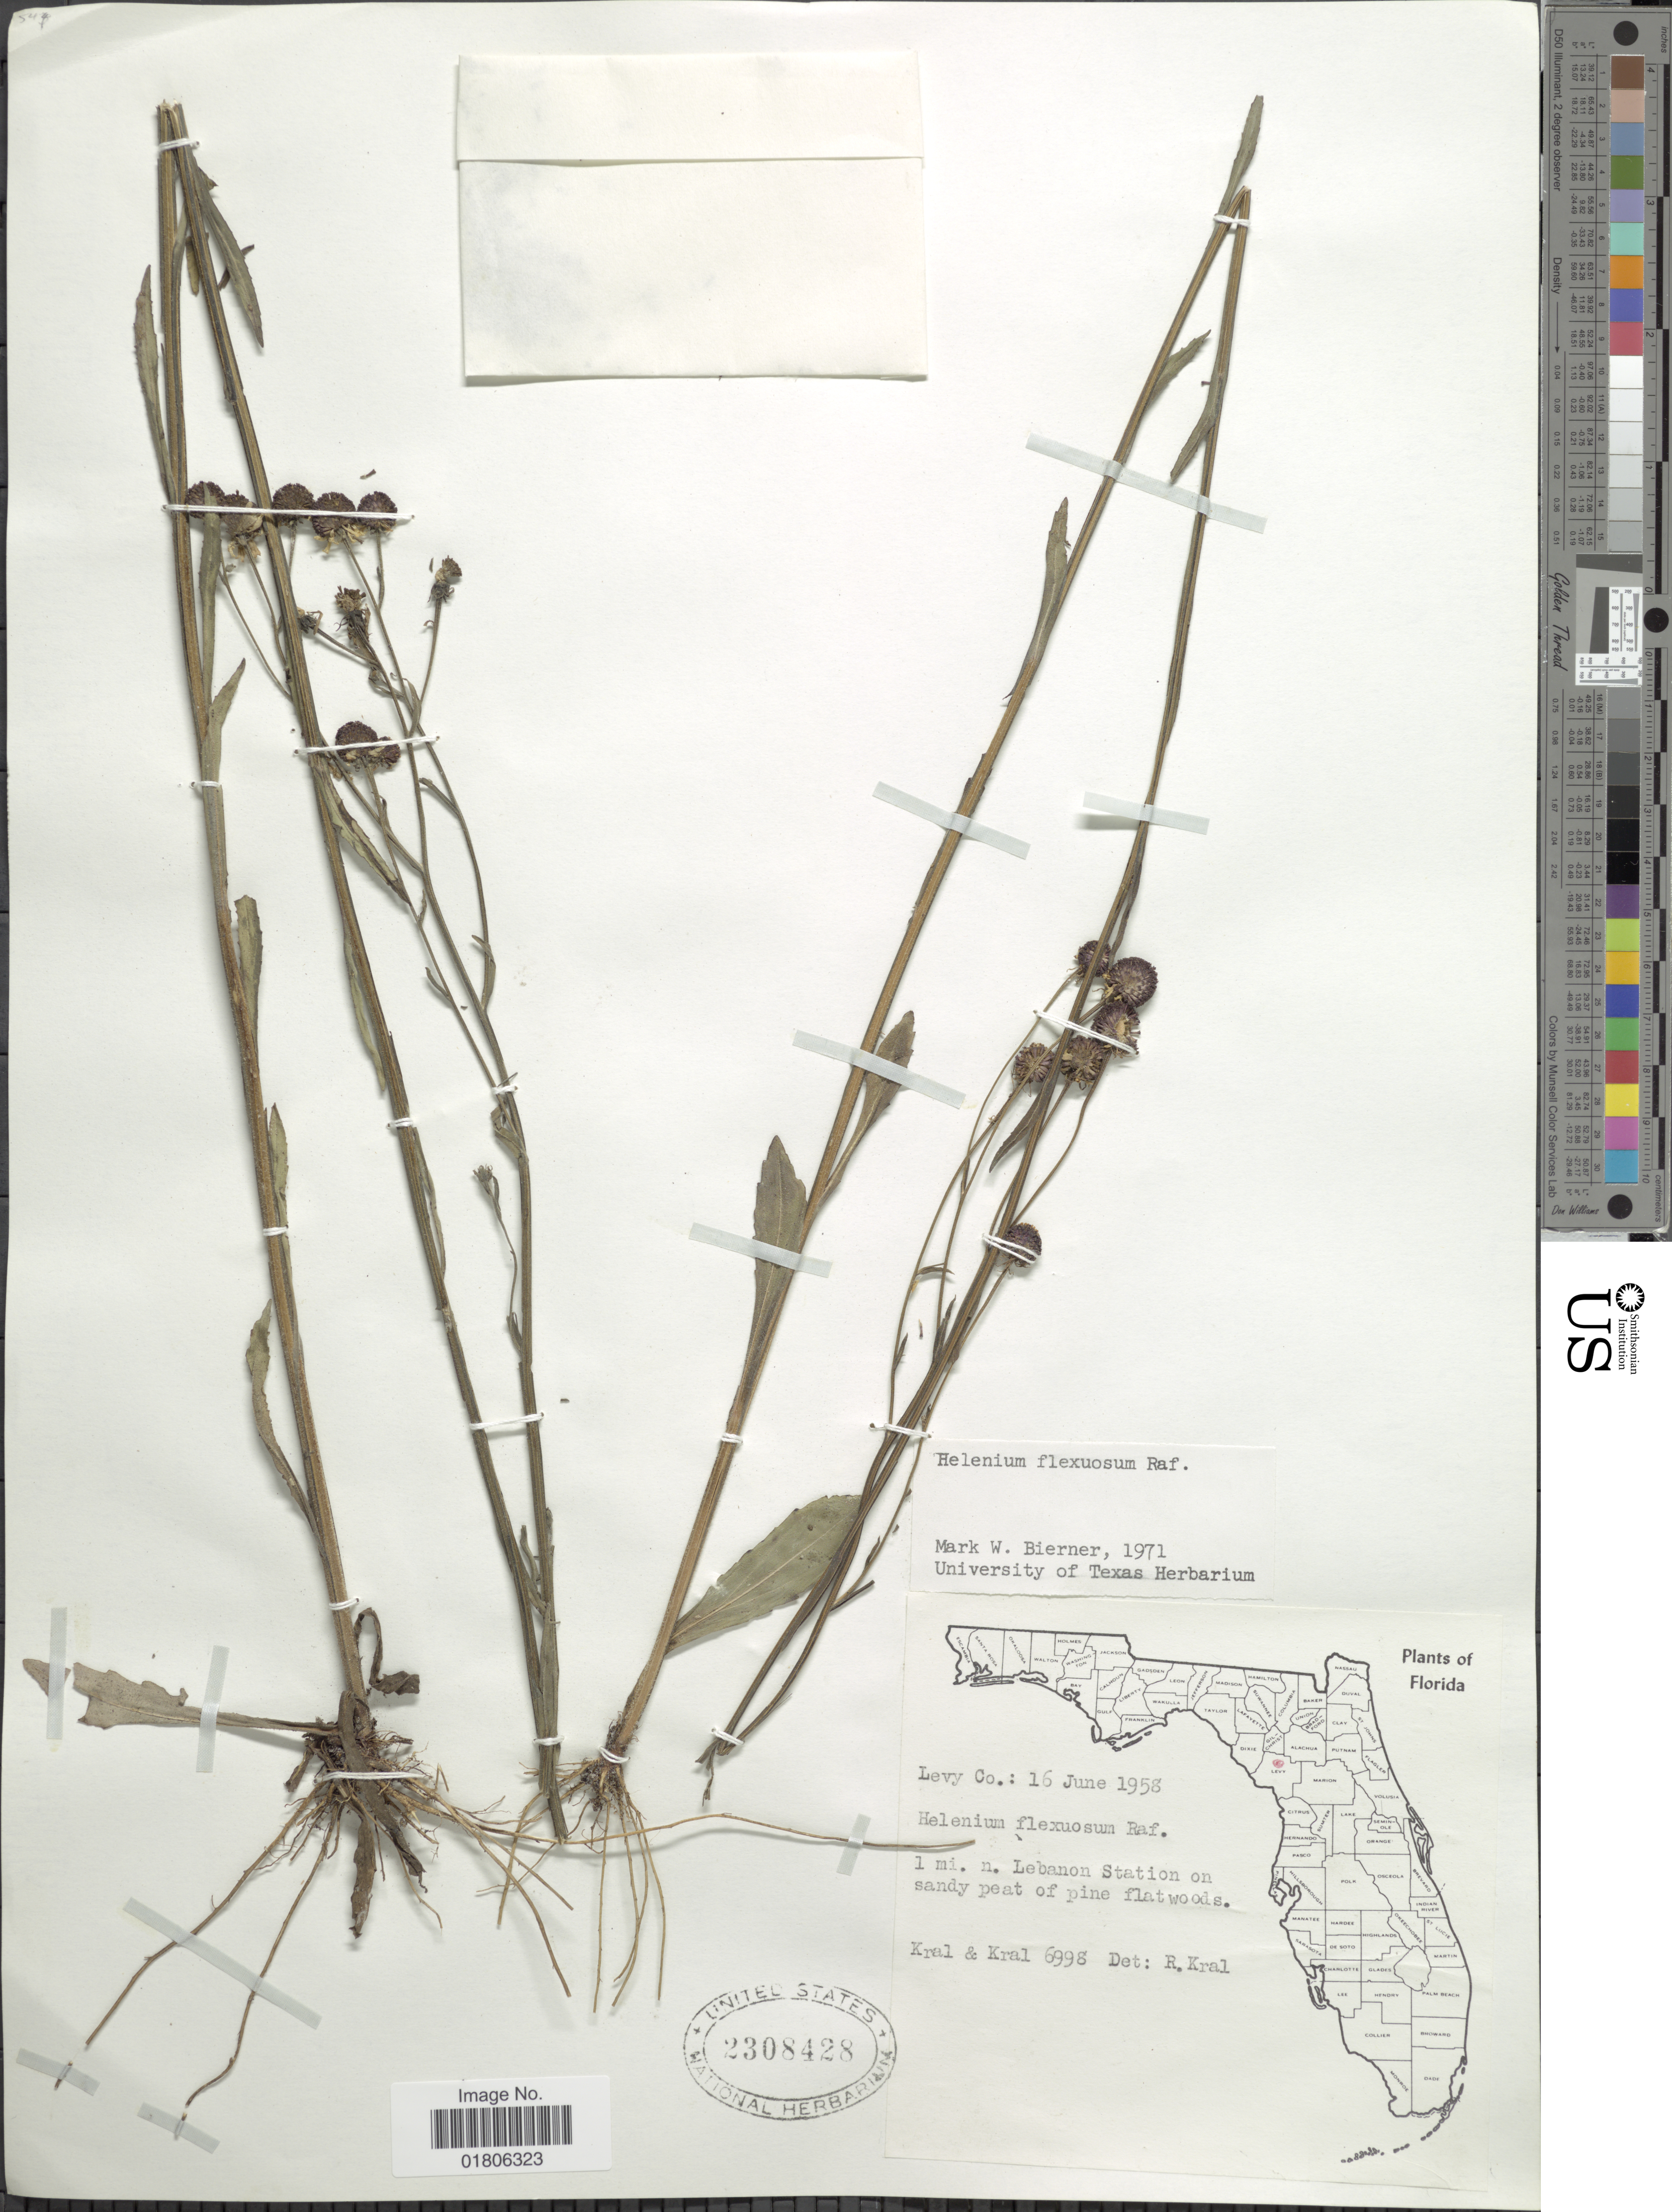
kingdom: Plantae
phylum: Tracheophyta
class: Magnoliopsida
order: Asterales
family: Asteraceae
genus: Helenium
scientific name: Helenium flexuosum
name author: Raf.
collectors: -- Kral & -- Kral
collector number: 6998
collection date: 1958-06-16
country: United States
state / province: Florida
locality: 1 mi. n. Lebanon Station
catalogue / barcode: US 2308428